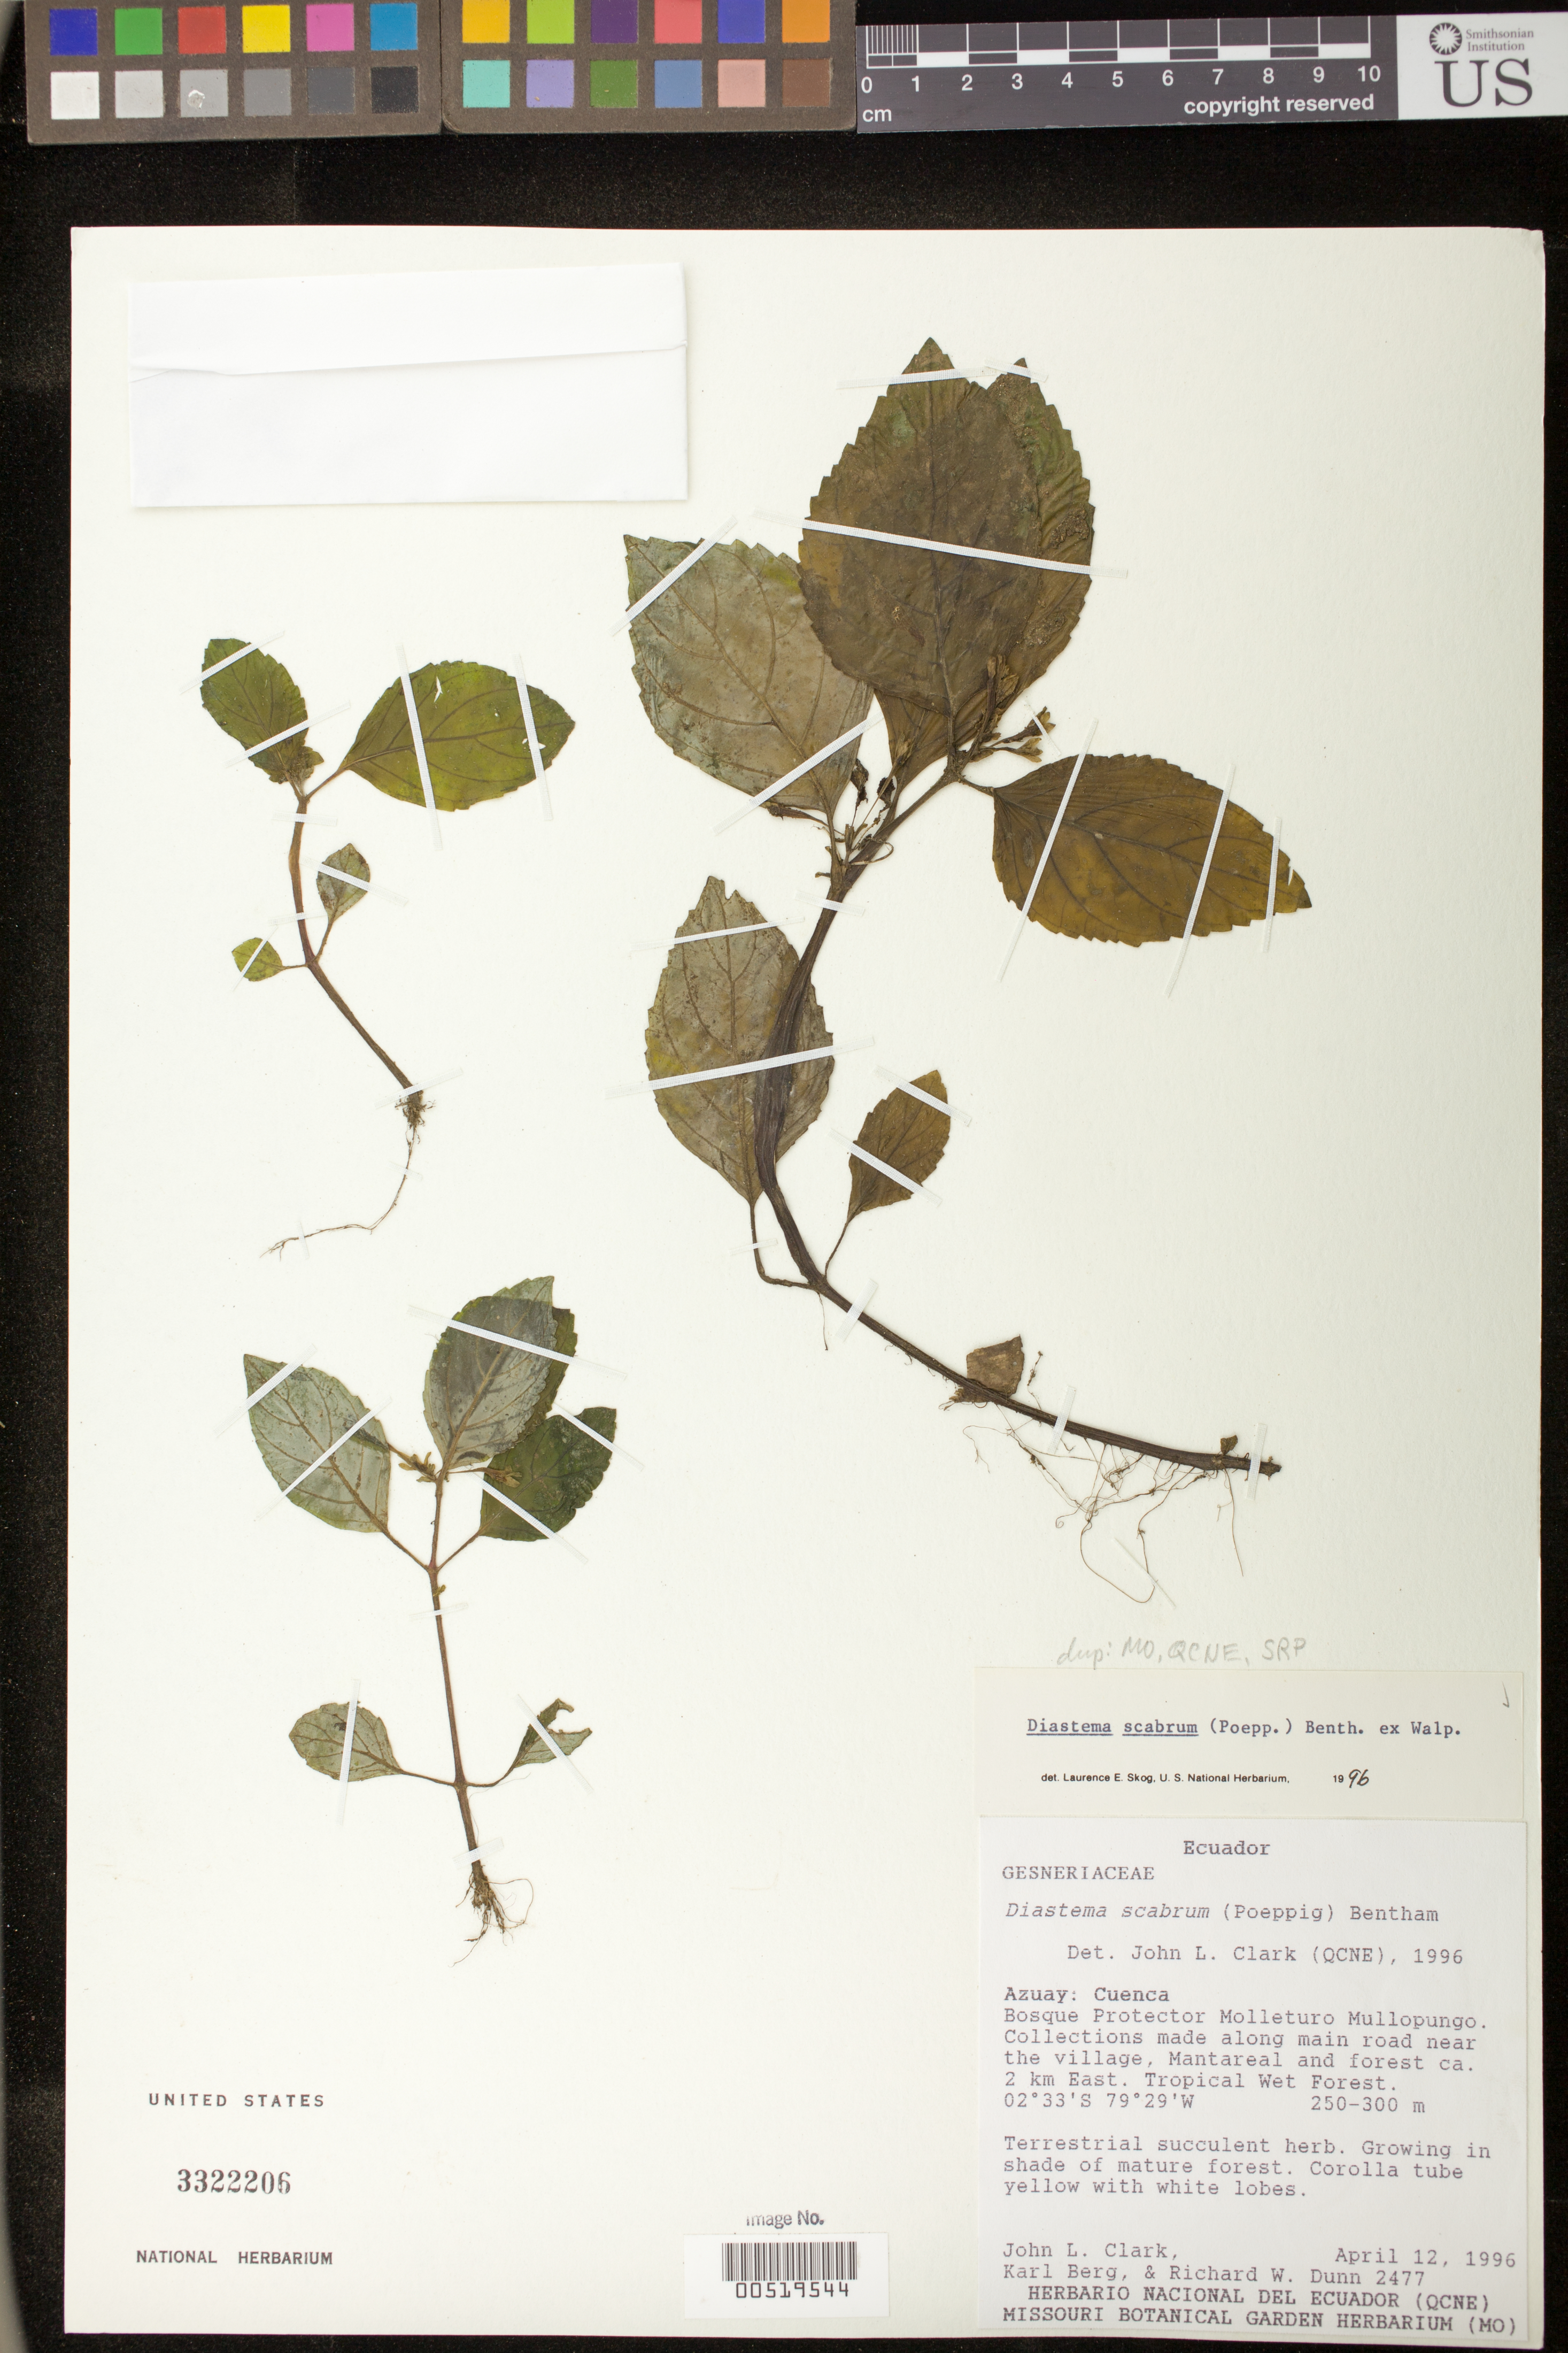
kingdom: Plantae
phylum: Tracheophyta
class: Magnoliopsida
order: Lamiales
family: Gesneriaceae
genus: Diastema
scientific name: Diastema scabrum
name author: (Poepp.) Benth. ex Walp.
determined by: Skog, Laurence E.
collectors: J. L. Clark, K. Berg & R. Dunn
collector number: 2477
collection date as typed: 12 Apr 1996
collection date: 1996-04-12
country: Ecuador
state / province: Azuay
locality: Cuenca; Bosque Protector Molleturo Mullopungo; along main road near the village, Mantareal and forest ca. 2 km E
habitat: Tropical wet forest; growing in shade of mature forest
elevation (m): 250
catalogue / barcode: US 3322206